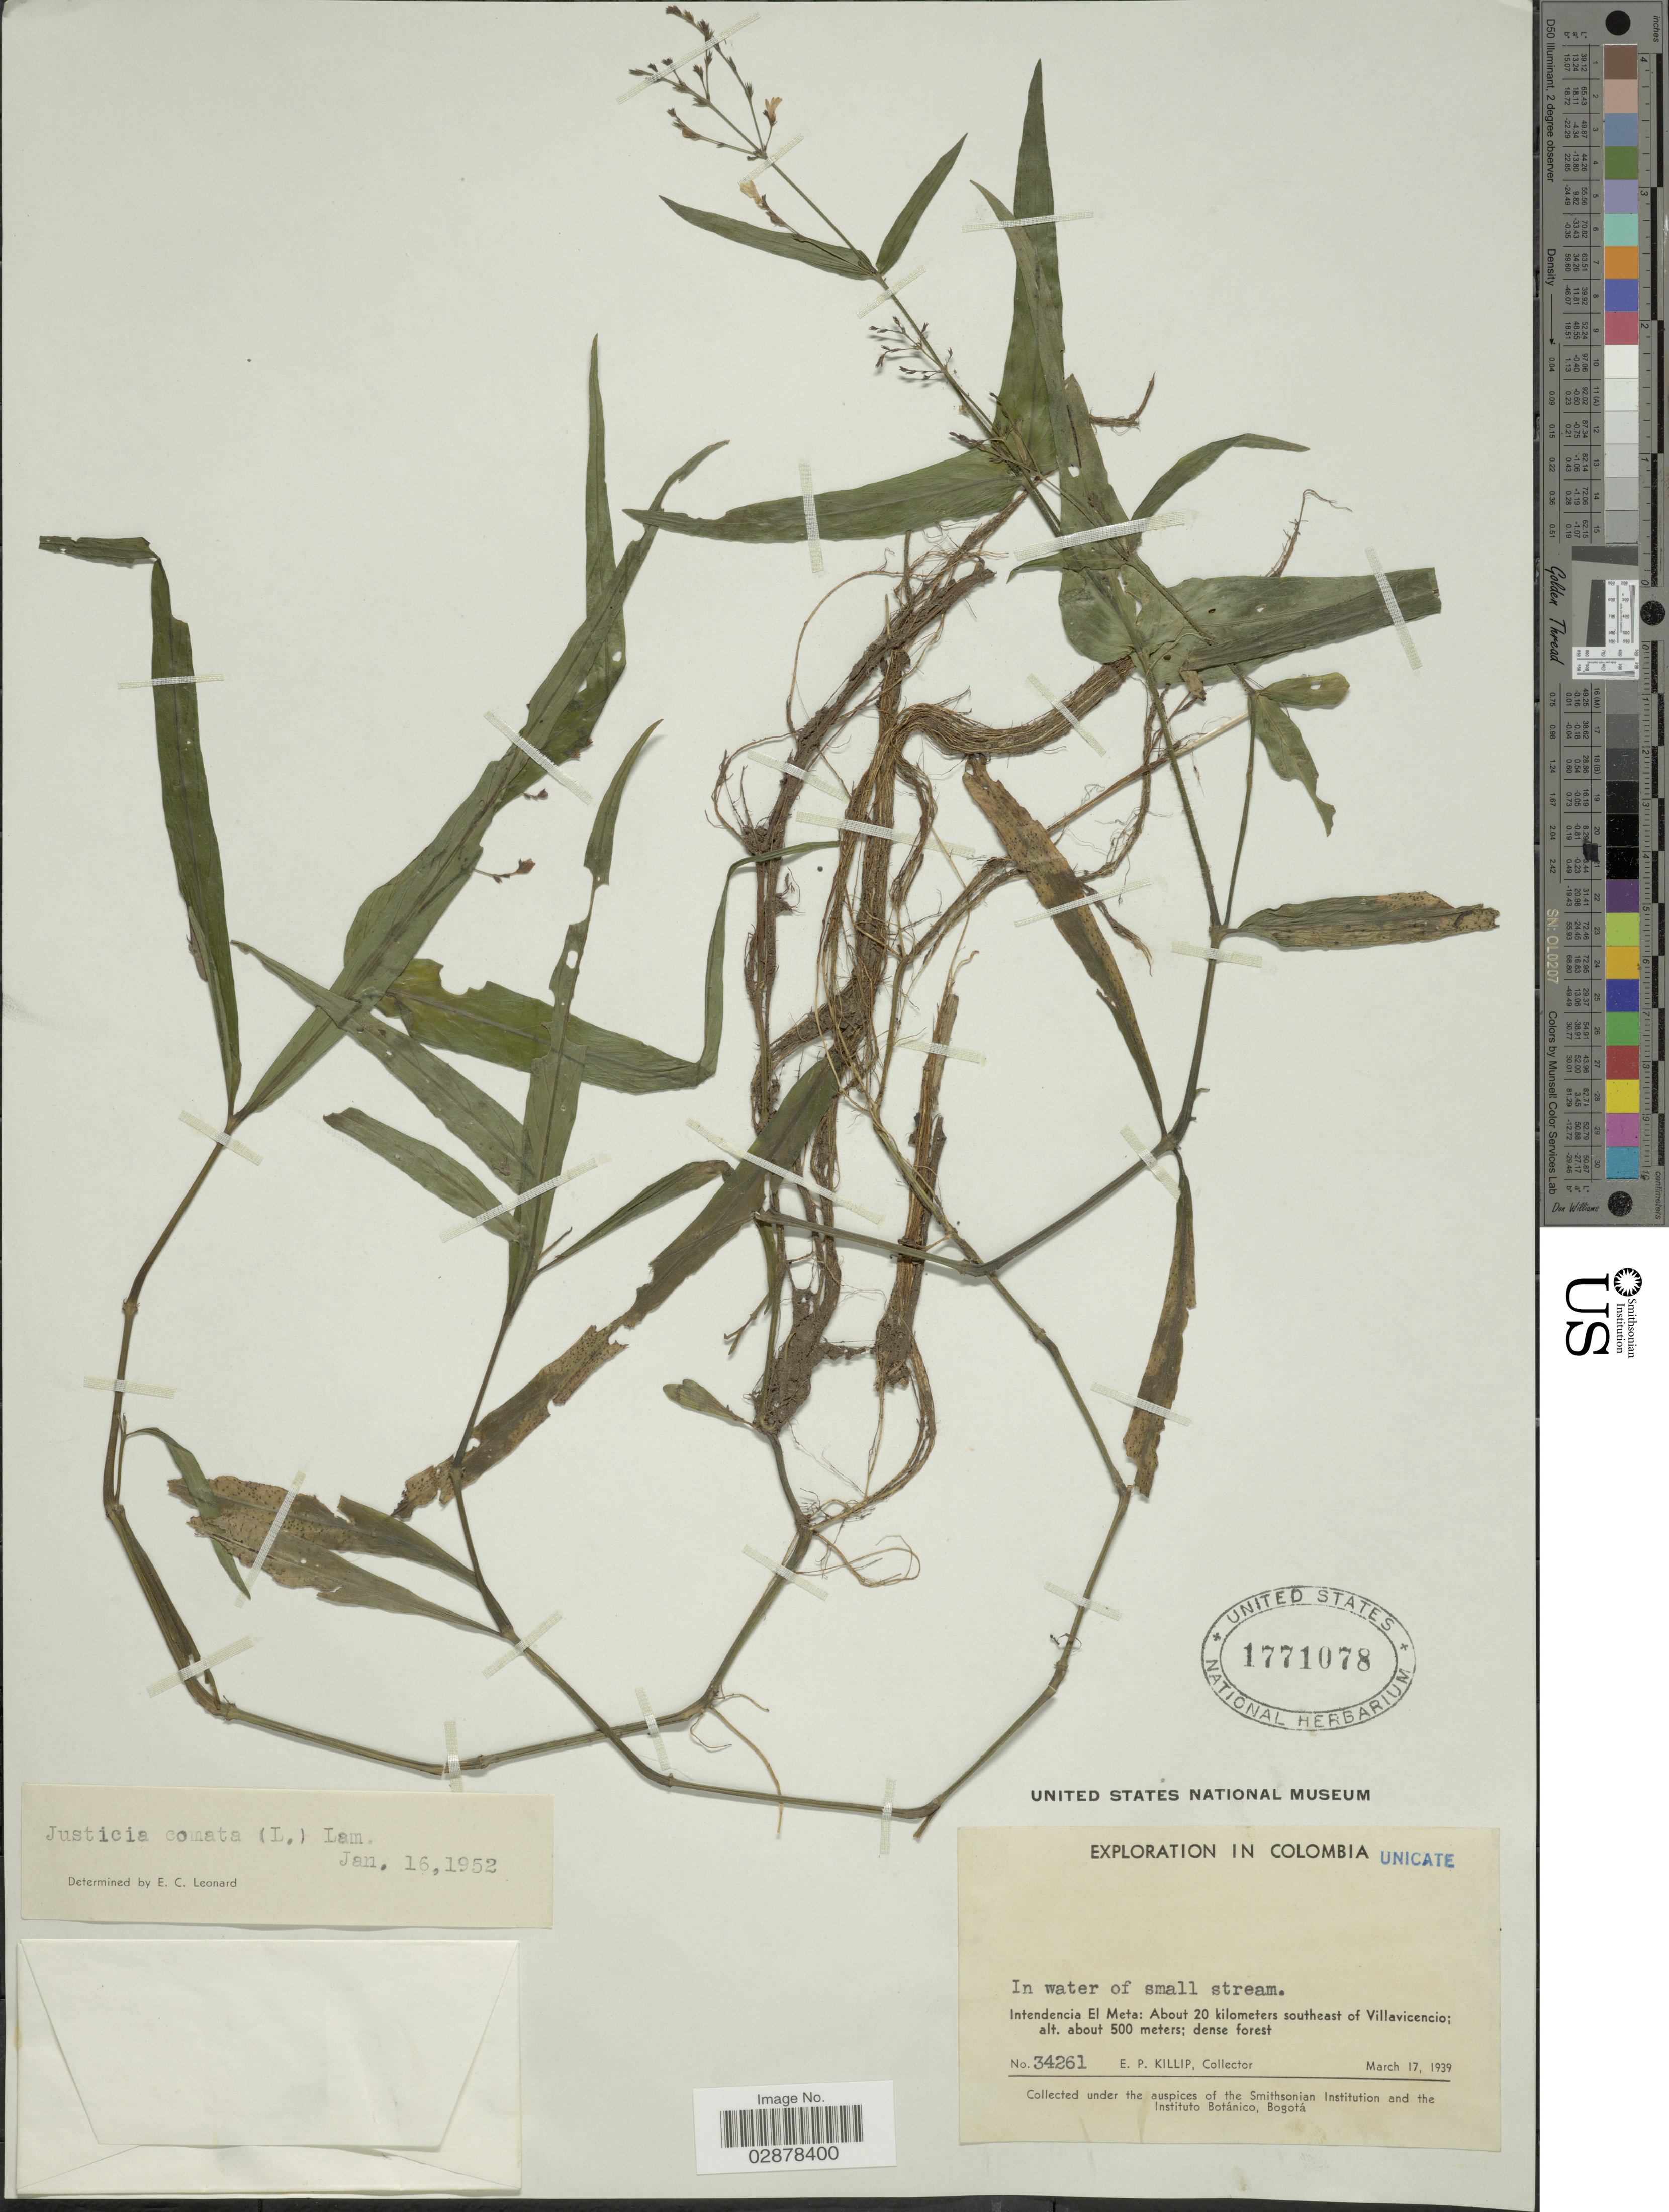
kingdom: Plantae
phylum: Tracheophyta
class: Magnoliopsida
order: Lamiales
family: Acanthaceae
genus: Justicia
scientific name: Justicia comata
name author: (L.) Lam.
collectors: E. P. Killip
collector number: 34261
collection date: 1939-03-17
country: Colombia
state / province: Meta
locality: Intendencia El Meta: About 20 kilometers southeast of Villavicencio.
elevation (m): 500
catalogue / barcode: US 1771078